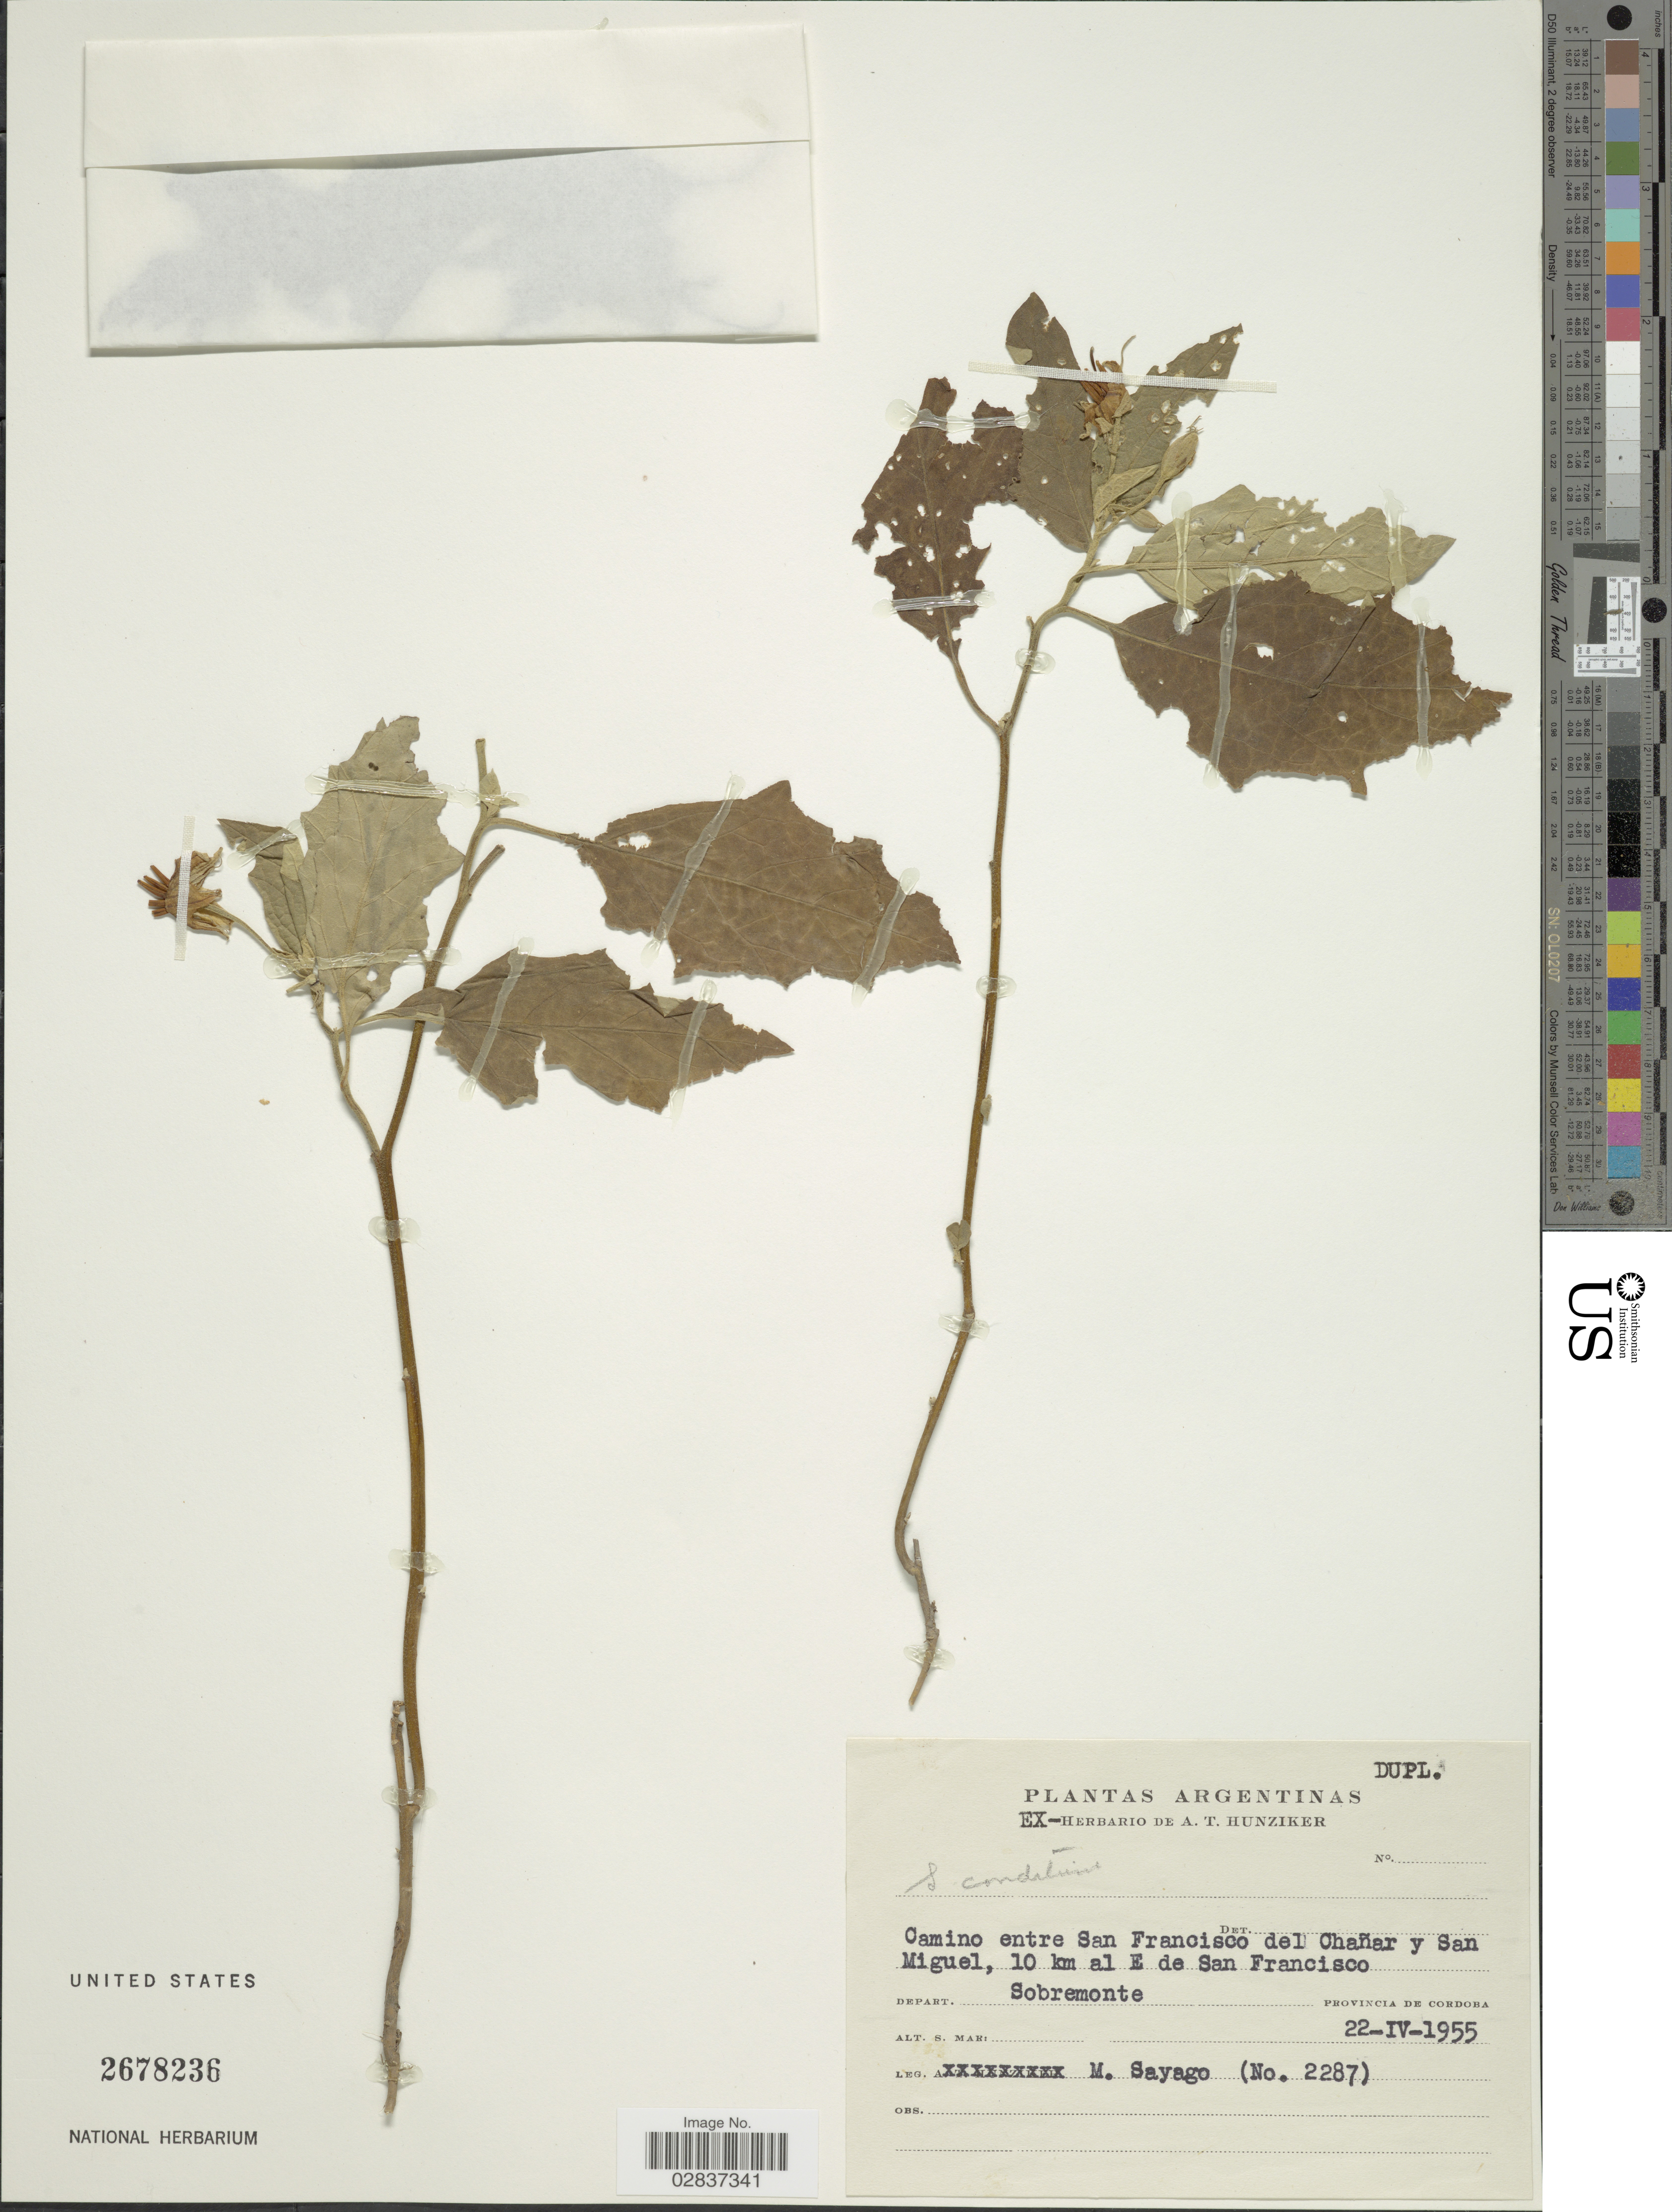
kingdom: Plantae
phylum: Tracheophyta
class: Magnoliopsida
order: Solanales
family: Solanaceae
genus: Solanum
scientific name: Solanum conditum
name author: C.V. Morton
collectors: M. Sayago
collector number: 2287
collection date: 1955-04-22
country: Argentina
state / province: Cordoba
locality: Camino entre San Francisco del Chañar y San Miguel, 10 km al E de San Francisco, Depart. Sobremonte, Provincia de Cordoba.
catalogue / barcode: US 2678236